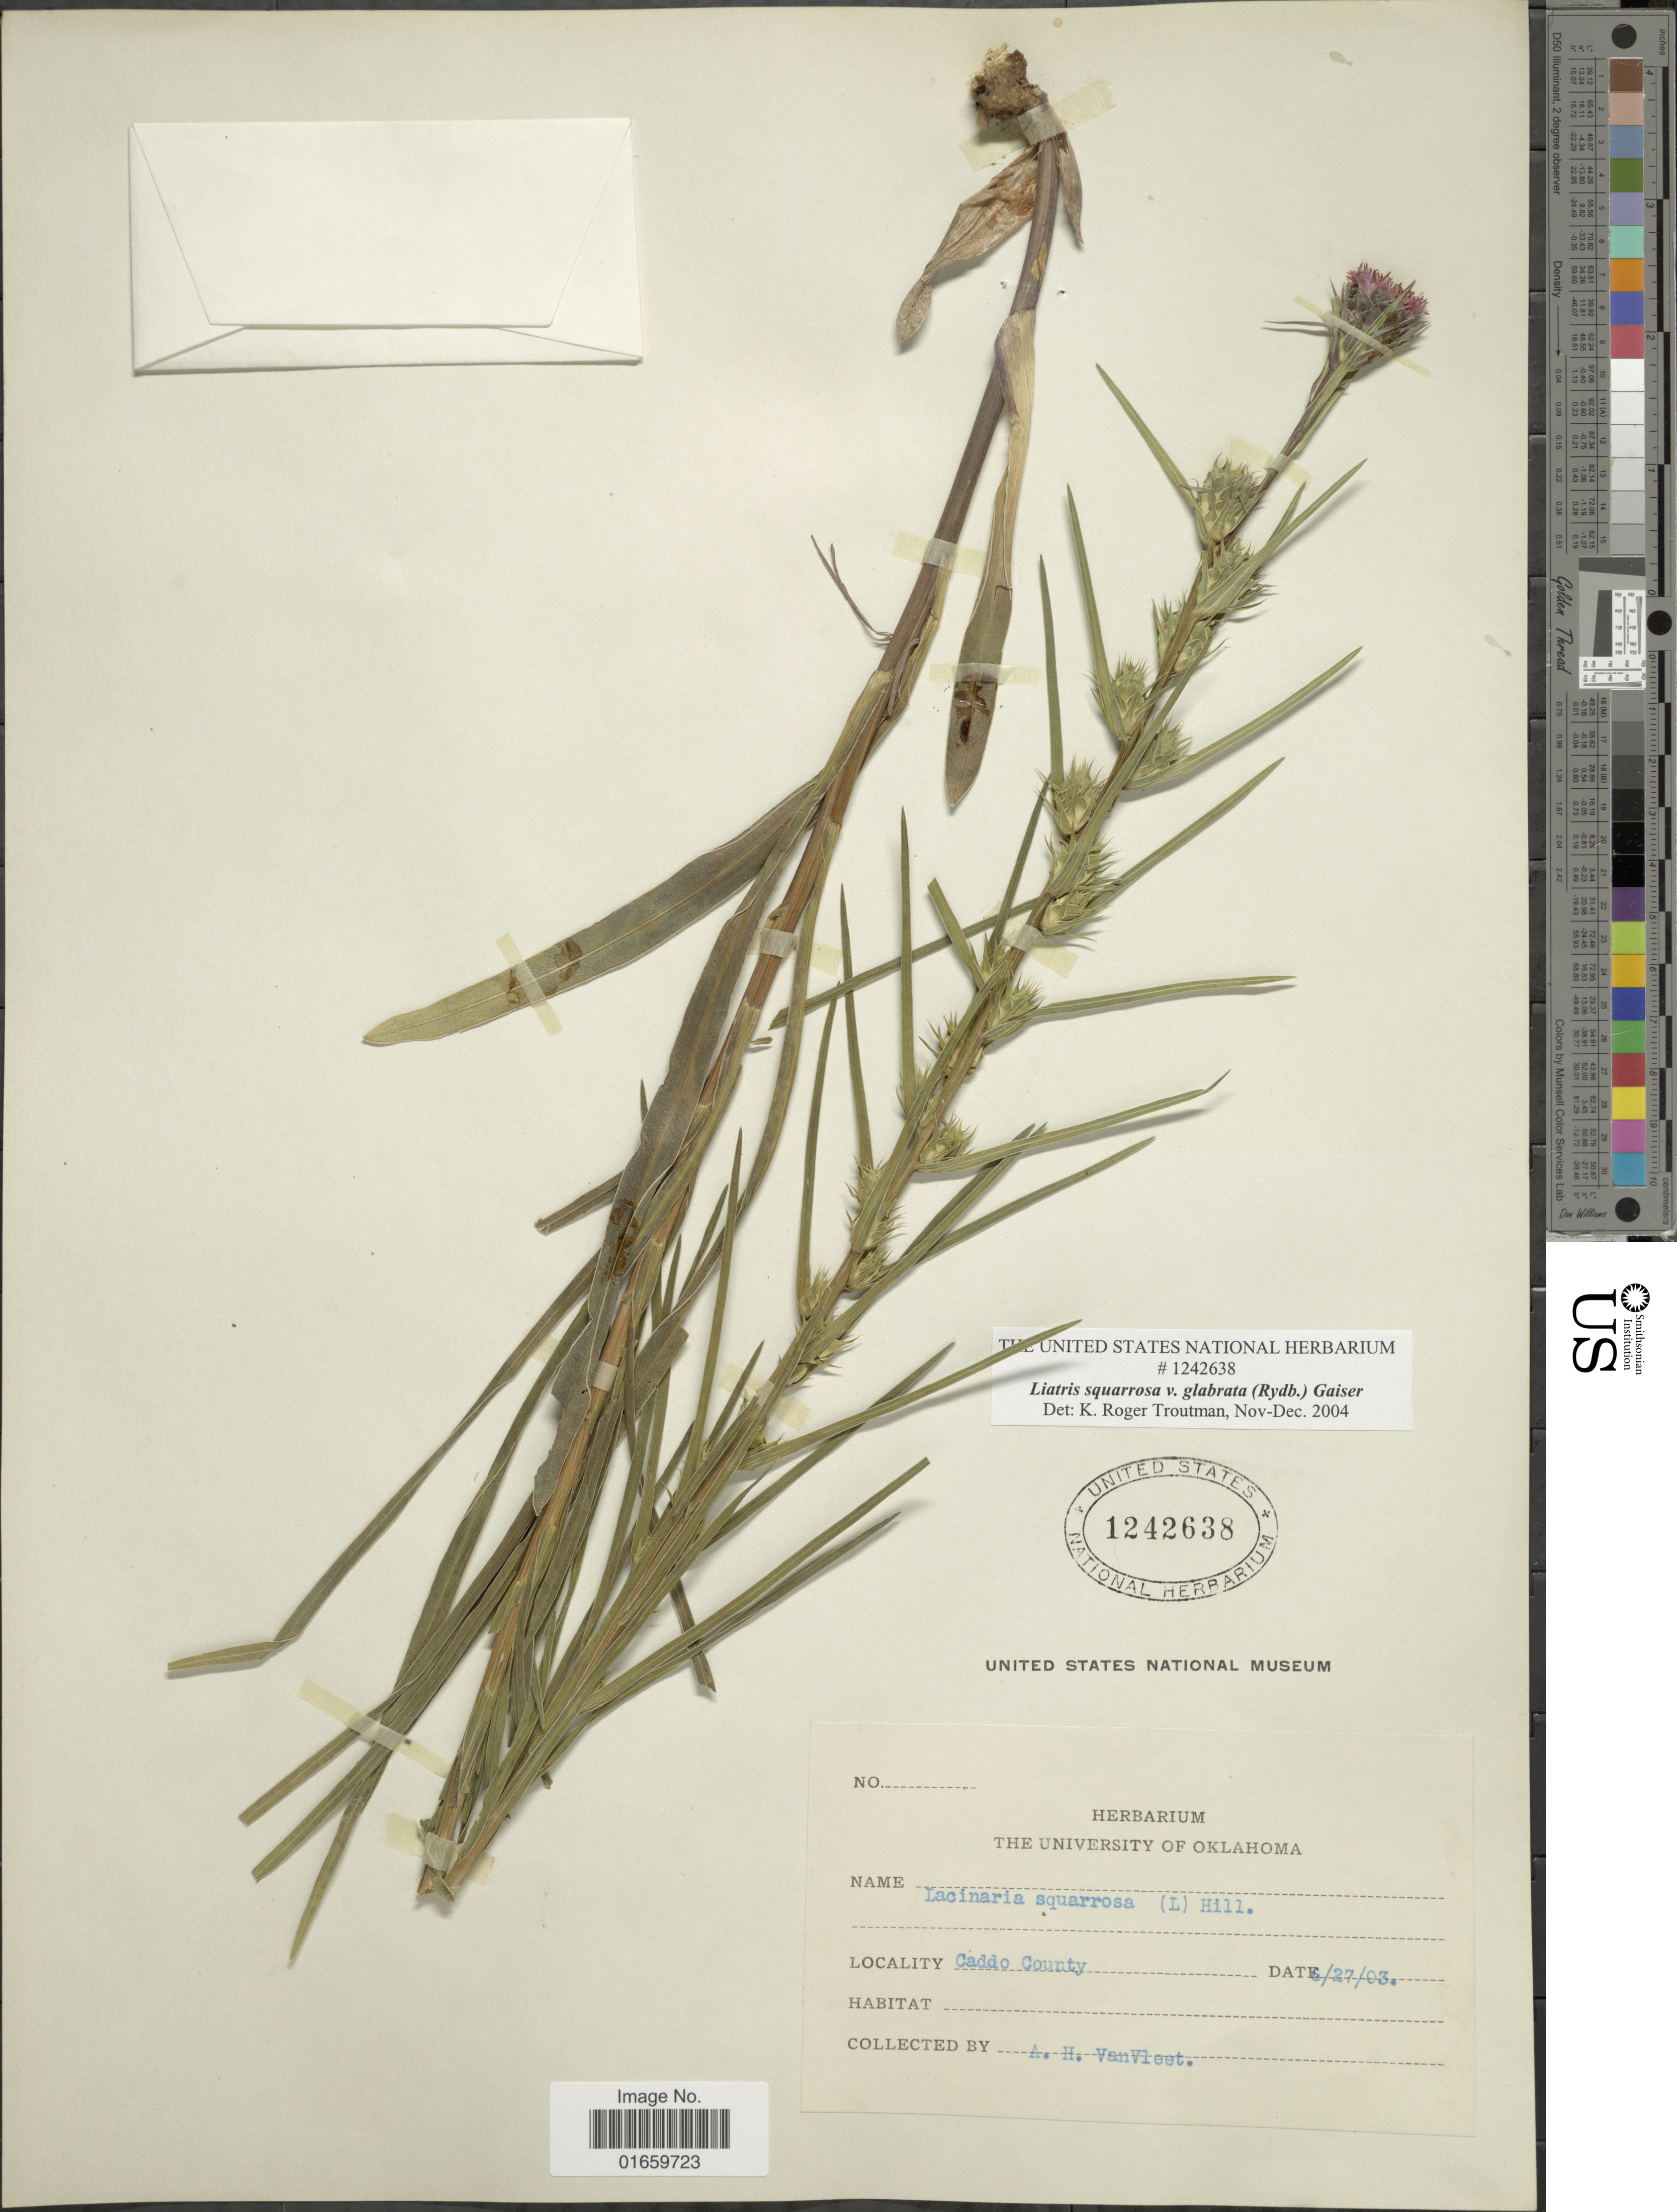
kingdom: Plantae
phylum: Tracheophyta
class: Magnoliopsida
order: Asterales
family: Asteraceae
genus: Liatris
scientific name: Liatris squarrosa var. glabrata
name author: (Rydb.) Gaiser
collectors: A. H. Van Vleet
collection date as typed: Transcribed d/m/y: 27/6/3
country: United States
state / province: Oklahoma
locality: Caddo County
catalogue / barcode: US 1242638